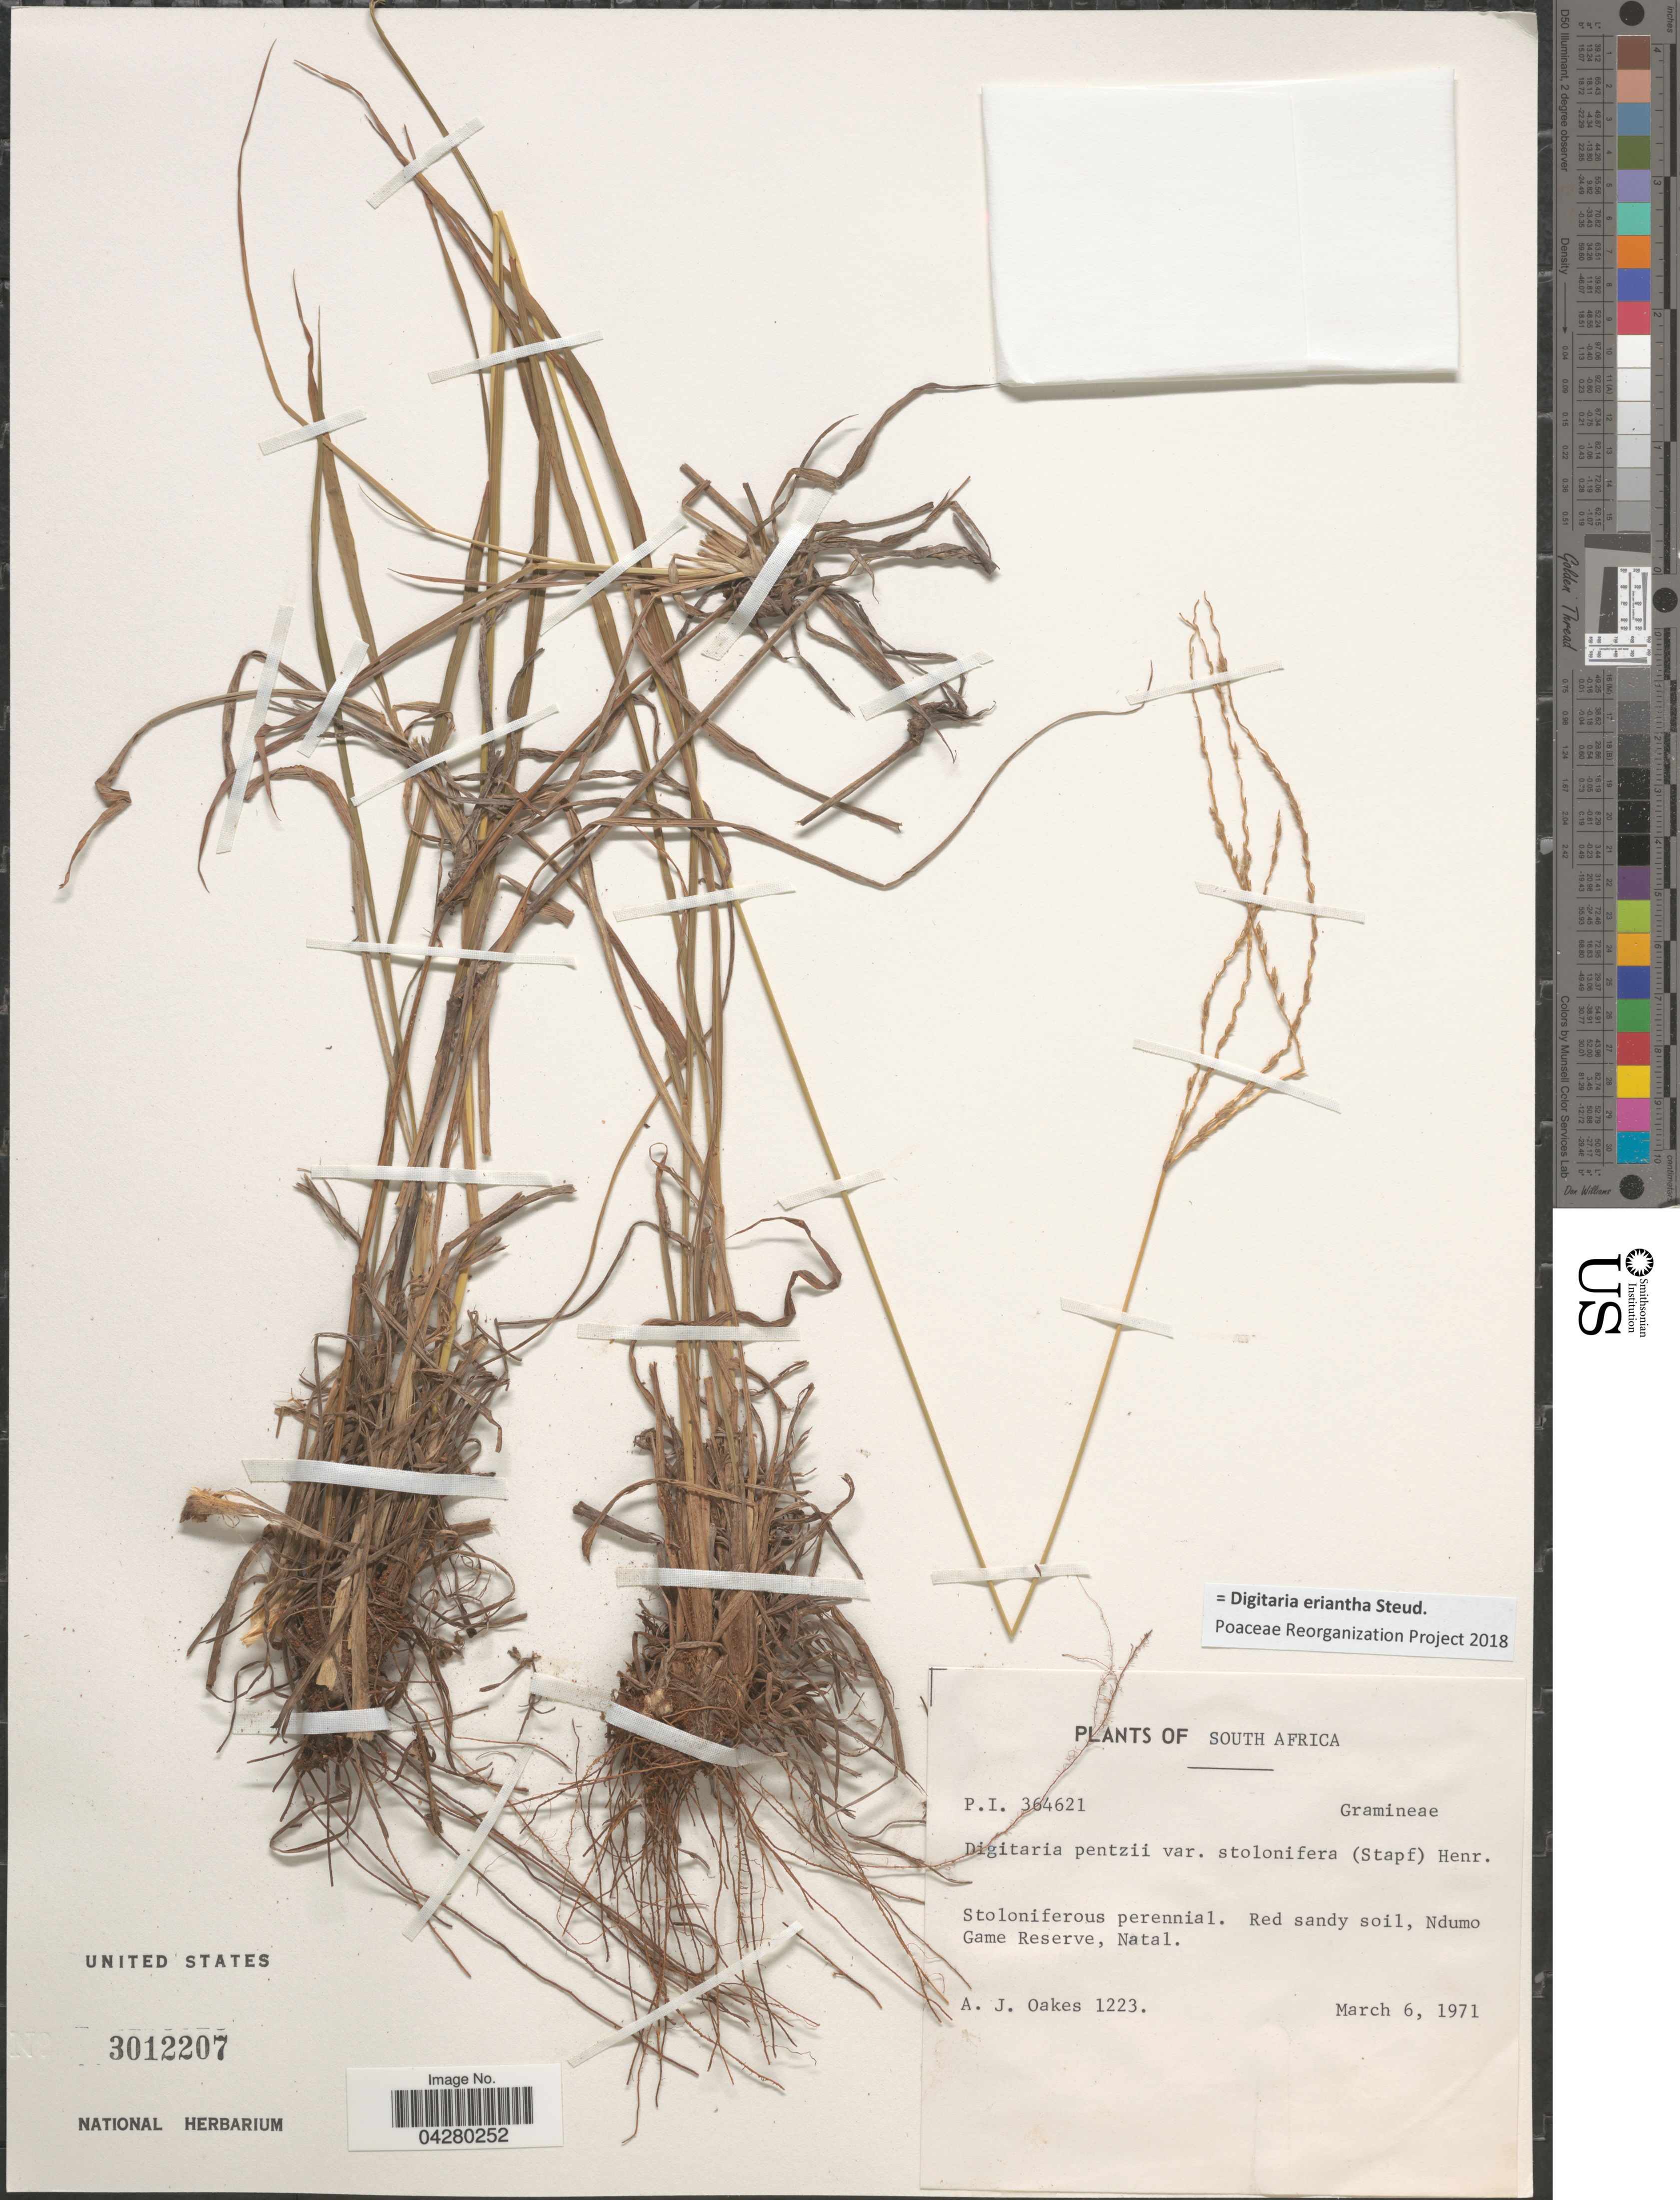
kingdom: Plantae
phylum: Tracheophyta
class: Liliopsida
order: Poales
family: Poaceae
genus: Digitaria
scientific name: Digitaria eriantha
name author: Steud.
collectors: A. Oakes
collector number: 1223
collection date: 1971-03-06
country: South Africa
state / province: KwaZulu-Natal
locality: Red sandy soil, Ndumo Game Reserve, Natal.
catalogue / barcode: US 3012207